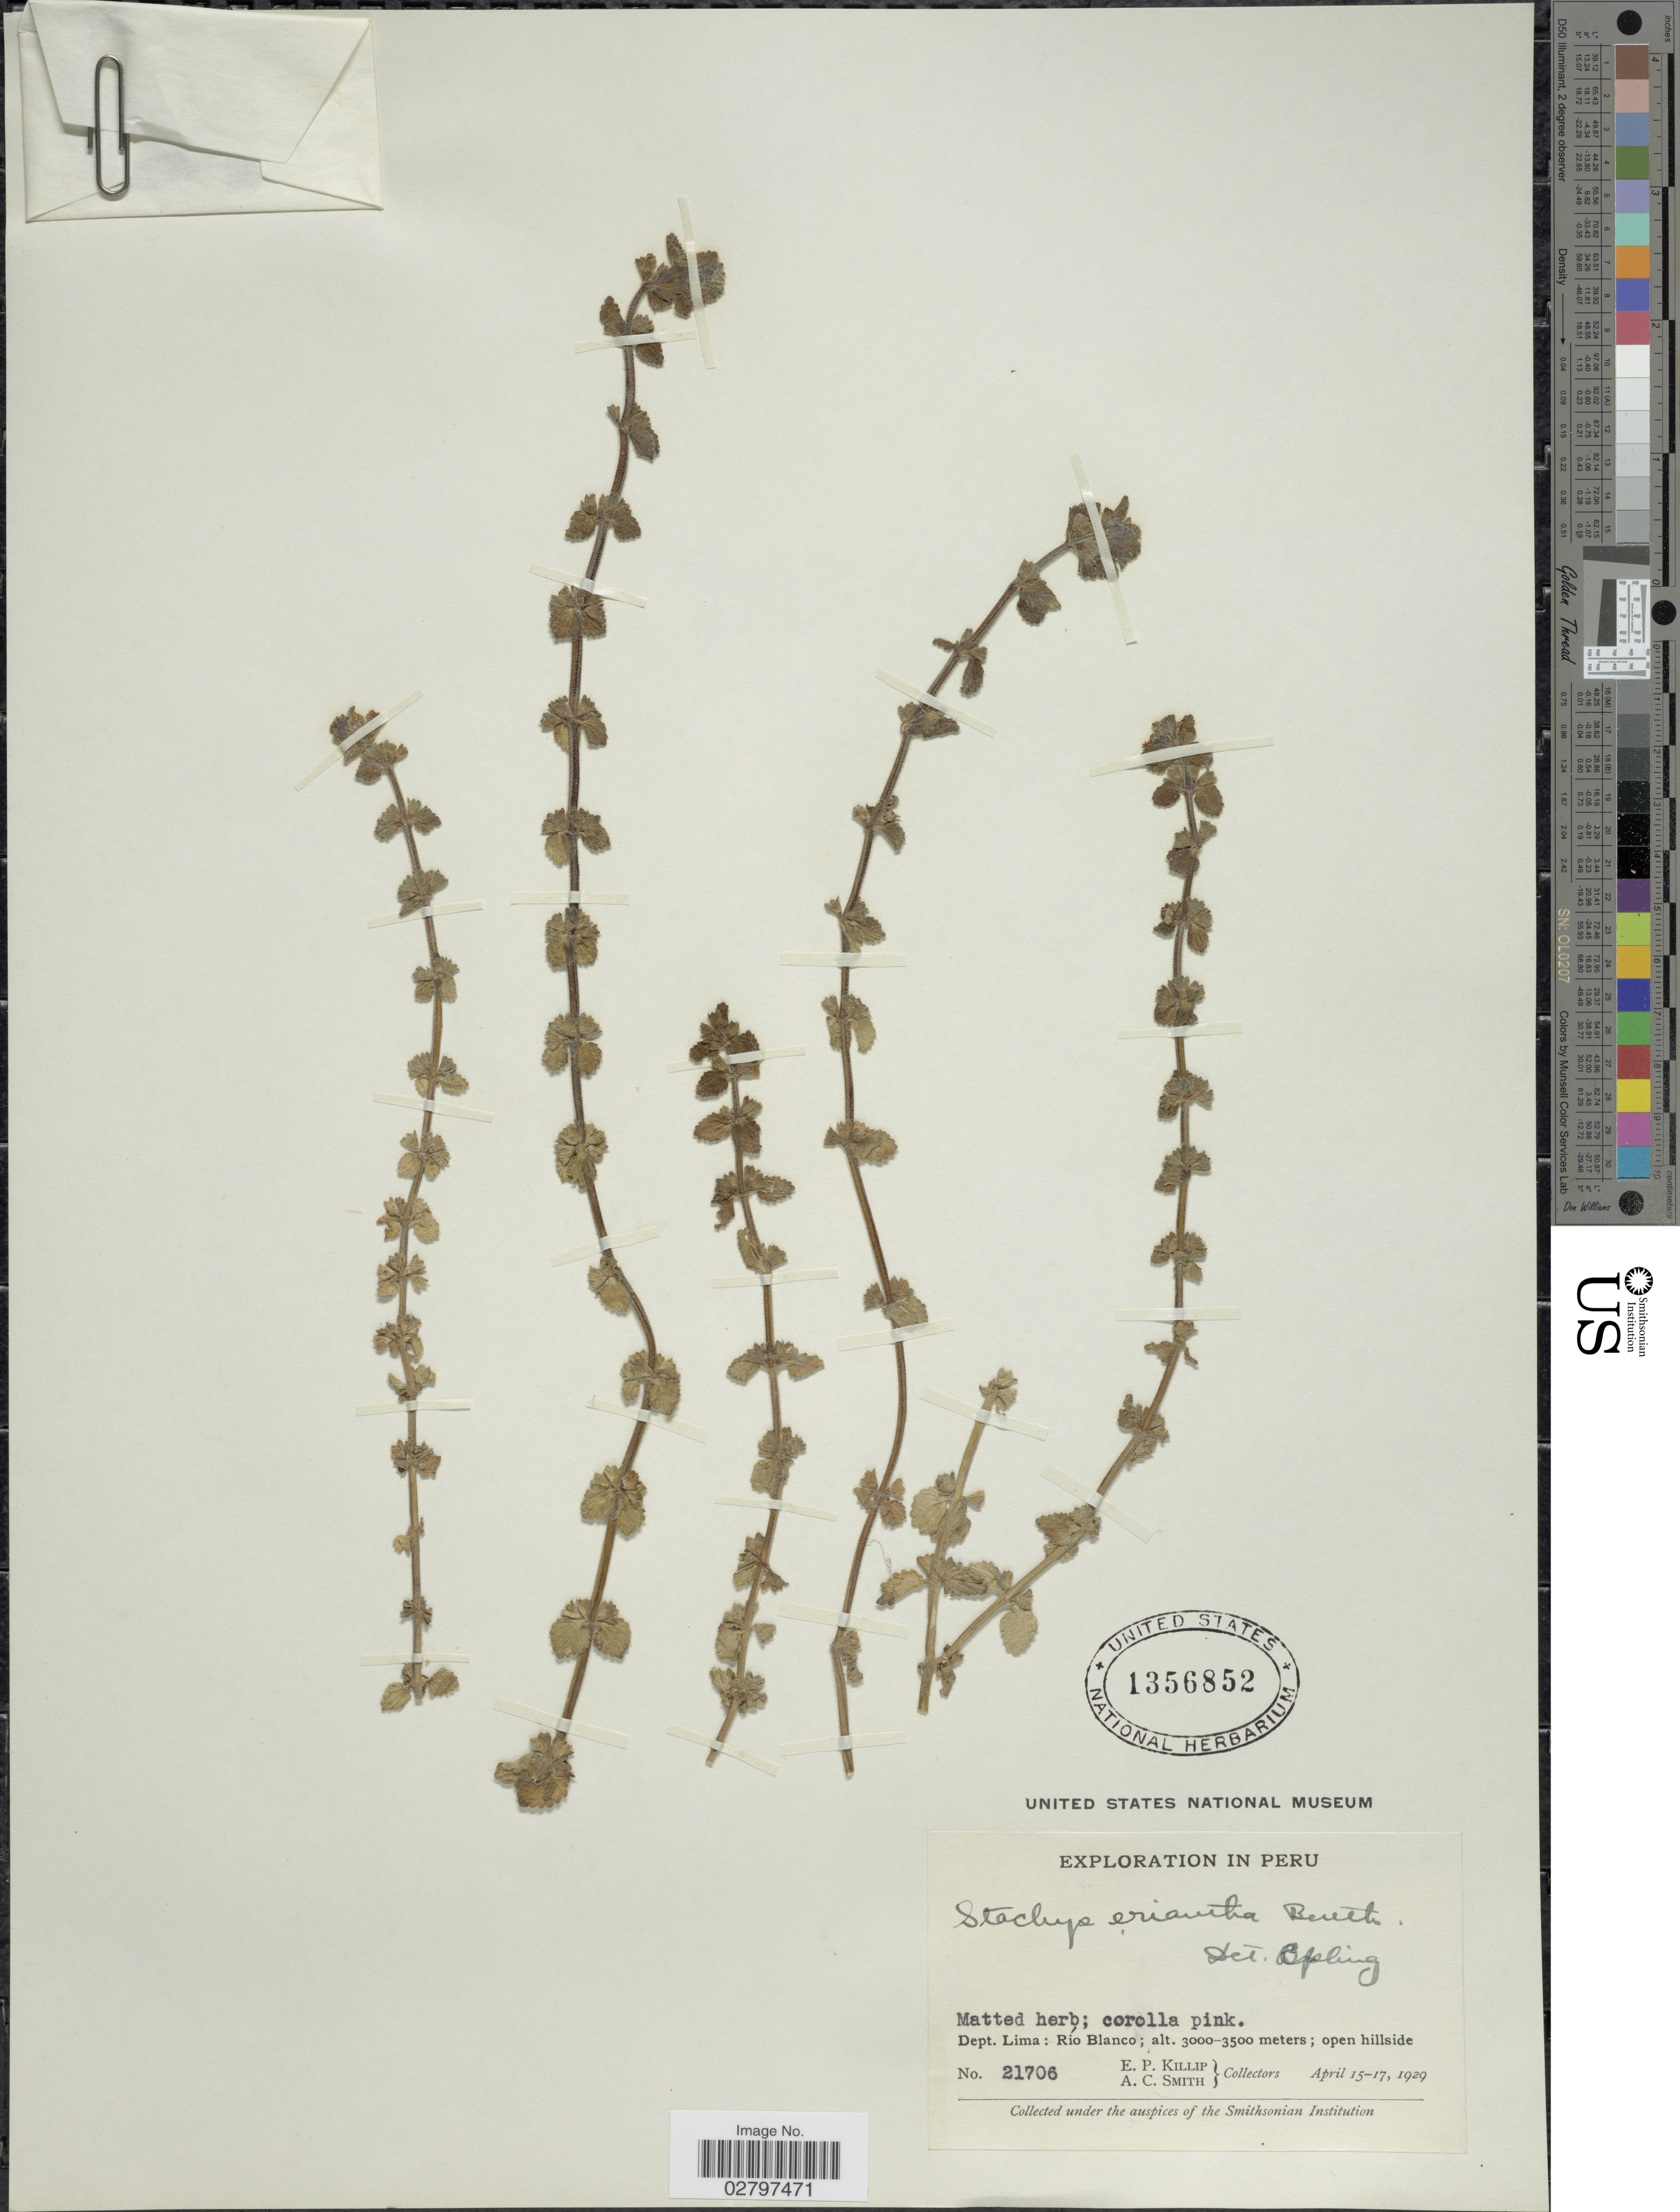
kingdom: Plantae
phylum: Tracheophyta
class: Magnoliopsida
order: Lamiales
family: Lamiaceae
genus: Stachys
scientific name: Stachys eriantha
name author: Benth.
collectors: E. P. Killip & A. C. Smith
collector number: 21706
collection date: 1929-04-15/1929-04-17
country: Peru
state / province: Lima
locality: Dept. Lima: Río Blanco.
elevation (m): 3000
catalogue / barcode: US 1356852